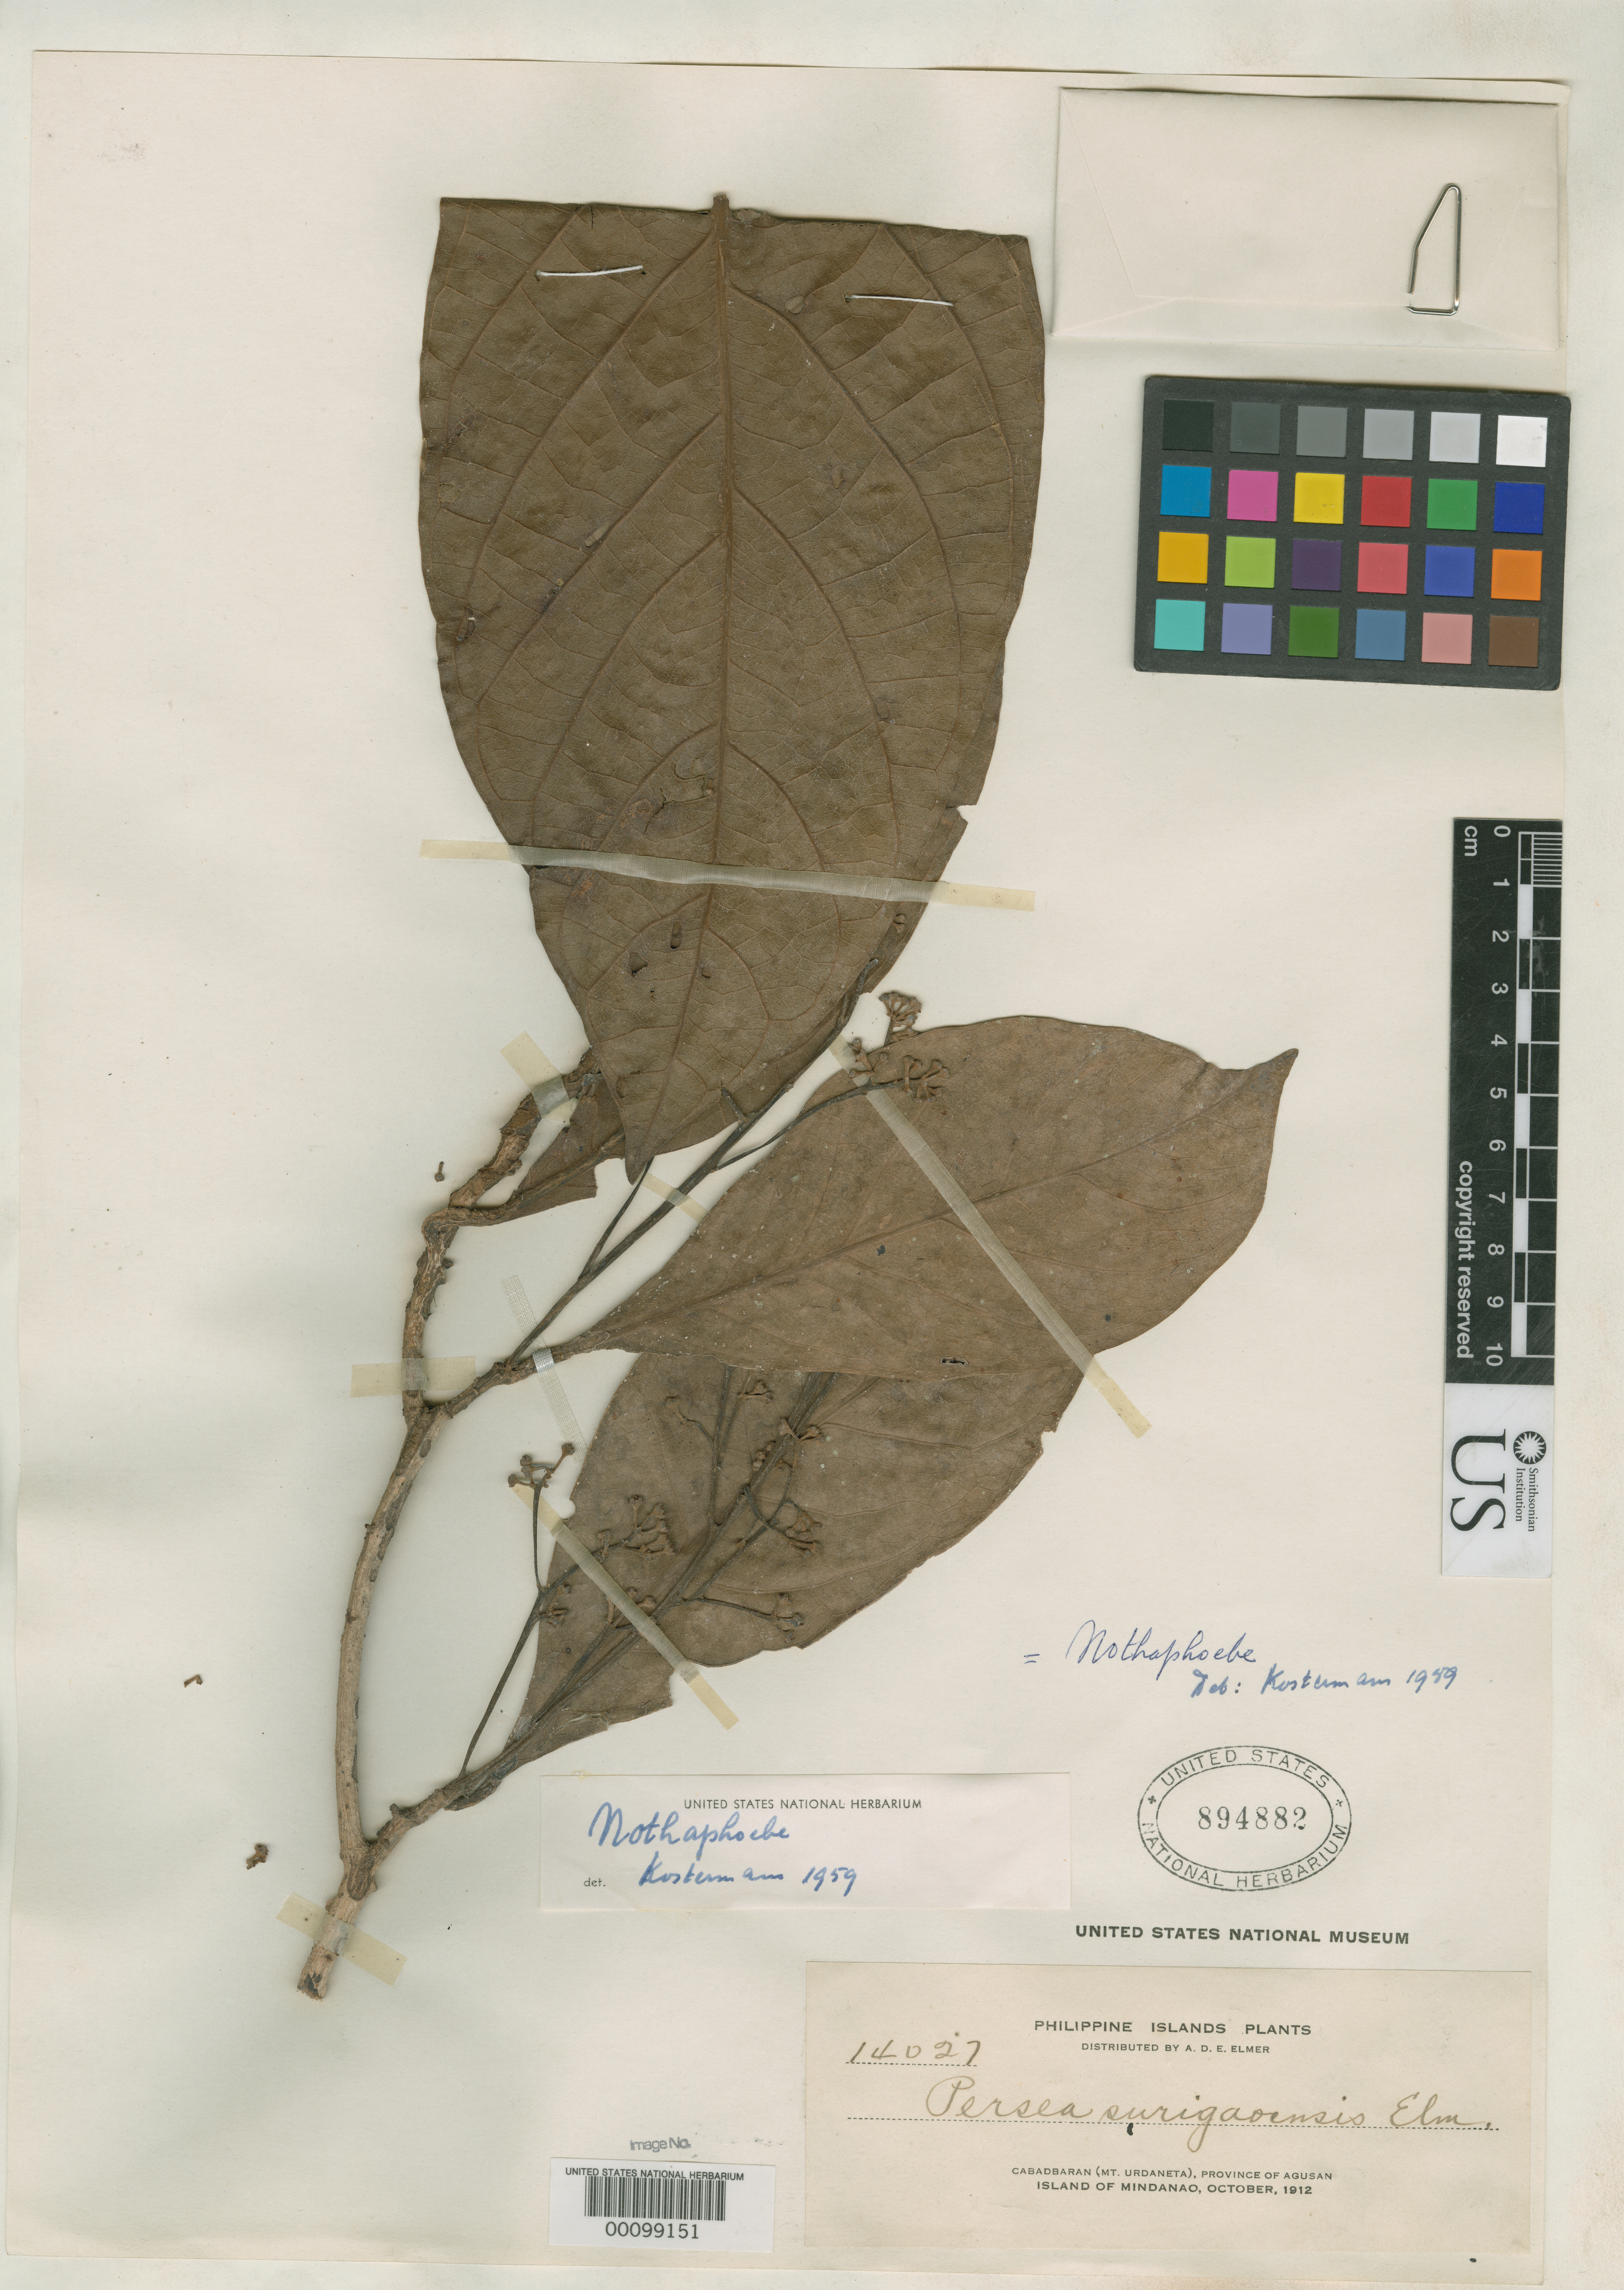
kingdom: Plantae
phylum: Tracheophyta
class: Magnoliopsida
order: Laurales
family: Lauraceae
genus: Persea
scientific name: Persea surigaoensis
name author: Elmer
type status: Isotype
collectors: A. D. E. Elmer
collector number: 14027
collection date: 1912-10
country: Philippines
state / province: Caraga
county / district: Agusan del Norte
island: Mindanao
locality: Cabadbaran (Mt. Urdaneta), Province of Agusan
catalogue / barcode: US 894882